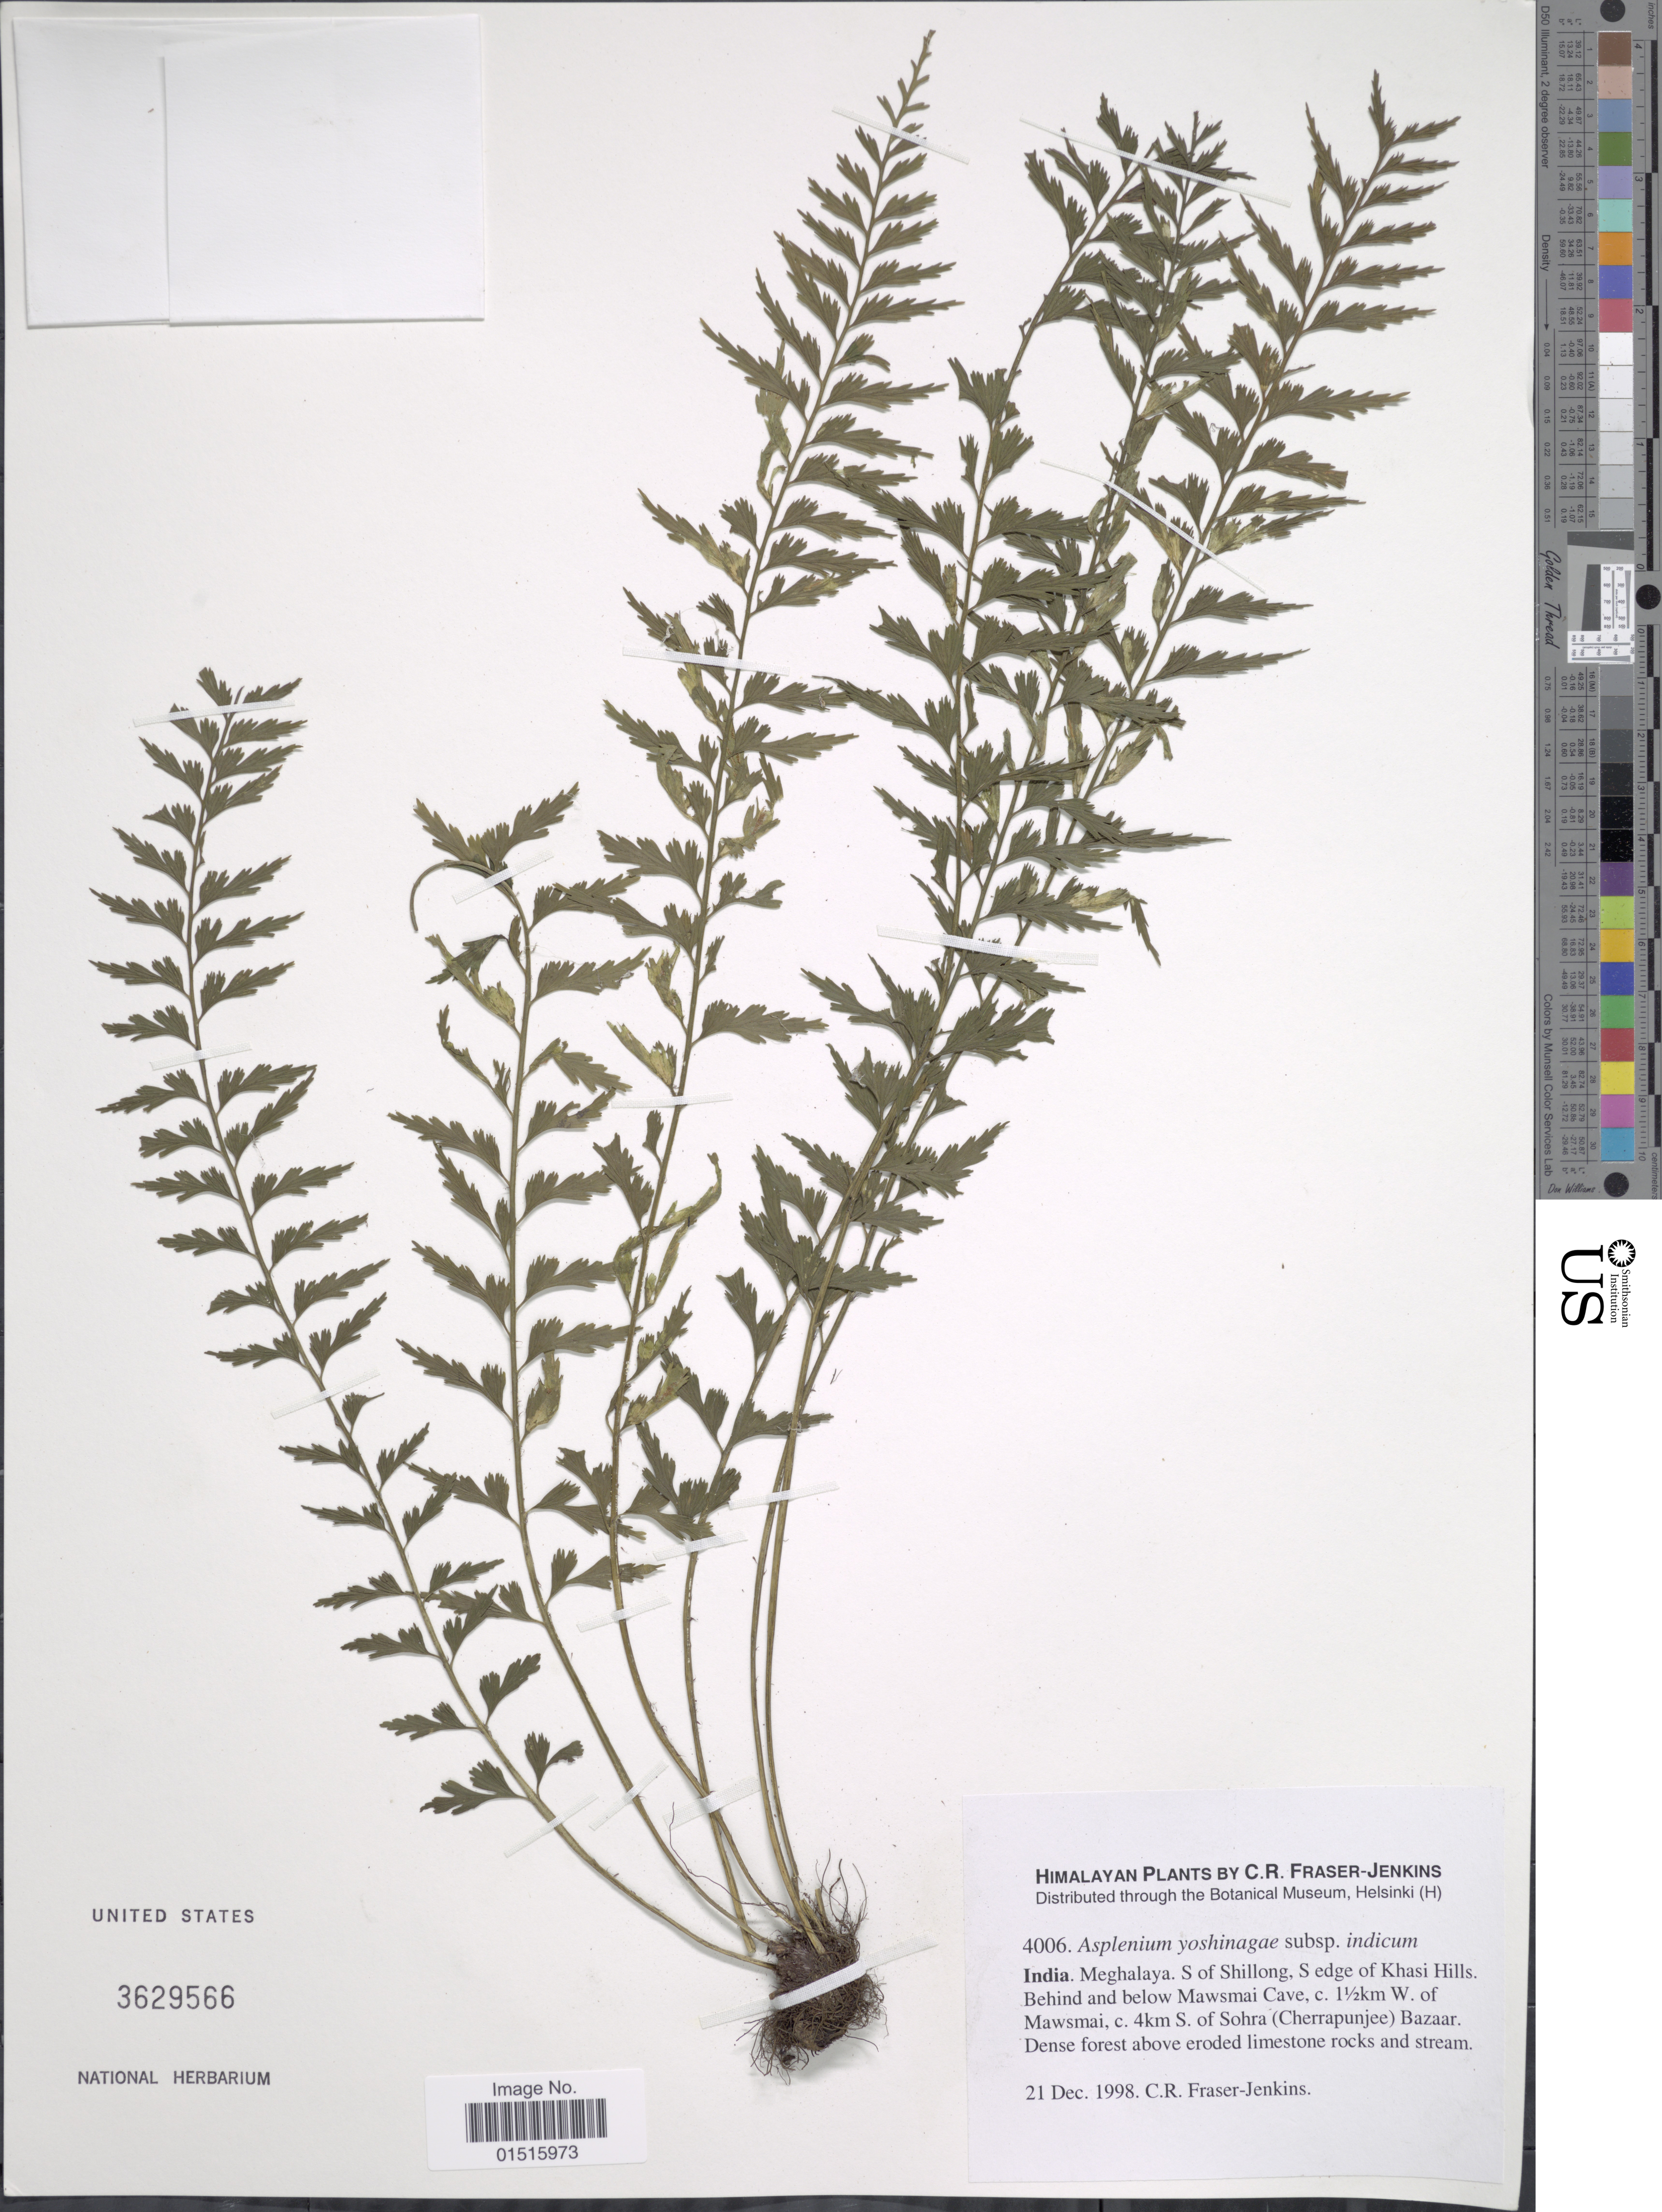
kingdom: Plantae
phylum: Tracheophyta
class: Polypodiopsida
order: Polypodiales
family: Aspleniaceae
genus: Asplenium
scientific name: Asplenium yoshinagae var. planicaule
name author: (Wall. ex Mett.) C.V. Morton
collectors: C. R. Fraser-Jenkins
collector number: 4006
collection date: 1998-12-21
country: India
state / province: Meghalaya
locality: S. of Shillong, S. edge of Khasi Hills, behind and below Mawsmai Cave, c. 1 1/2 km W. of Mawsmai, c. 4 km S. of Sohra (Cherranpunjee) Bazaar. Himlayan Plants.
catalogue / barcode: US 3629566